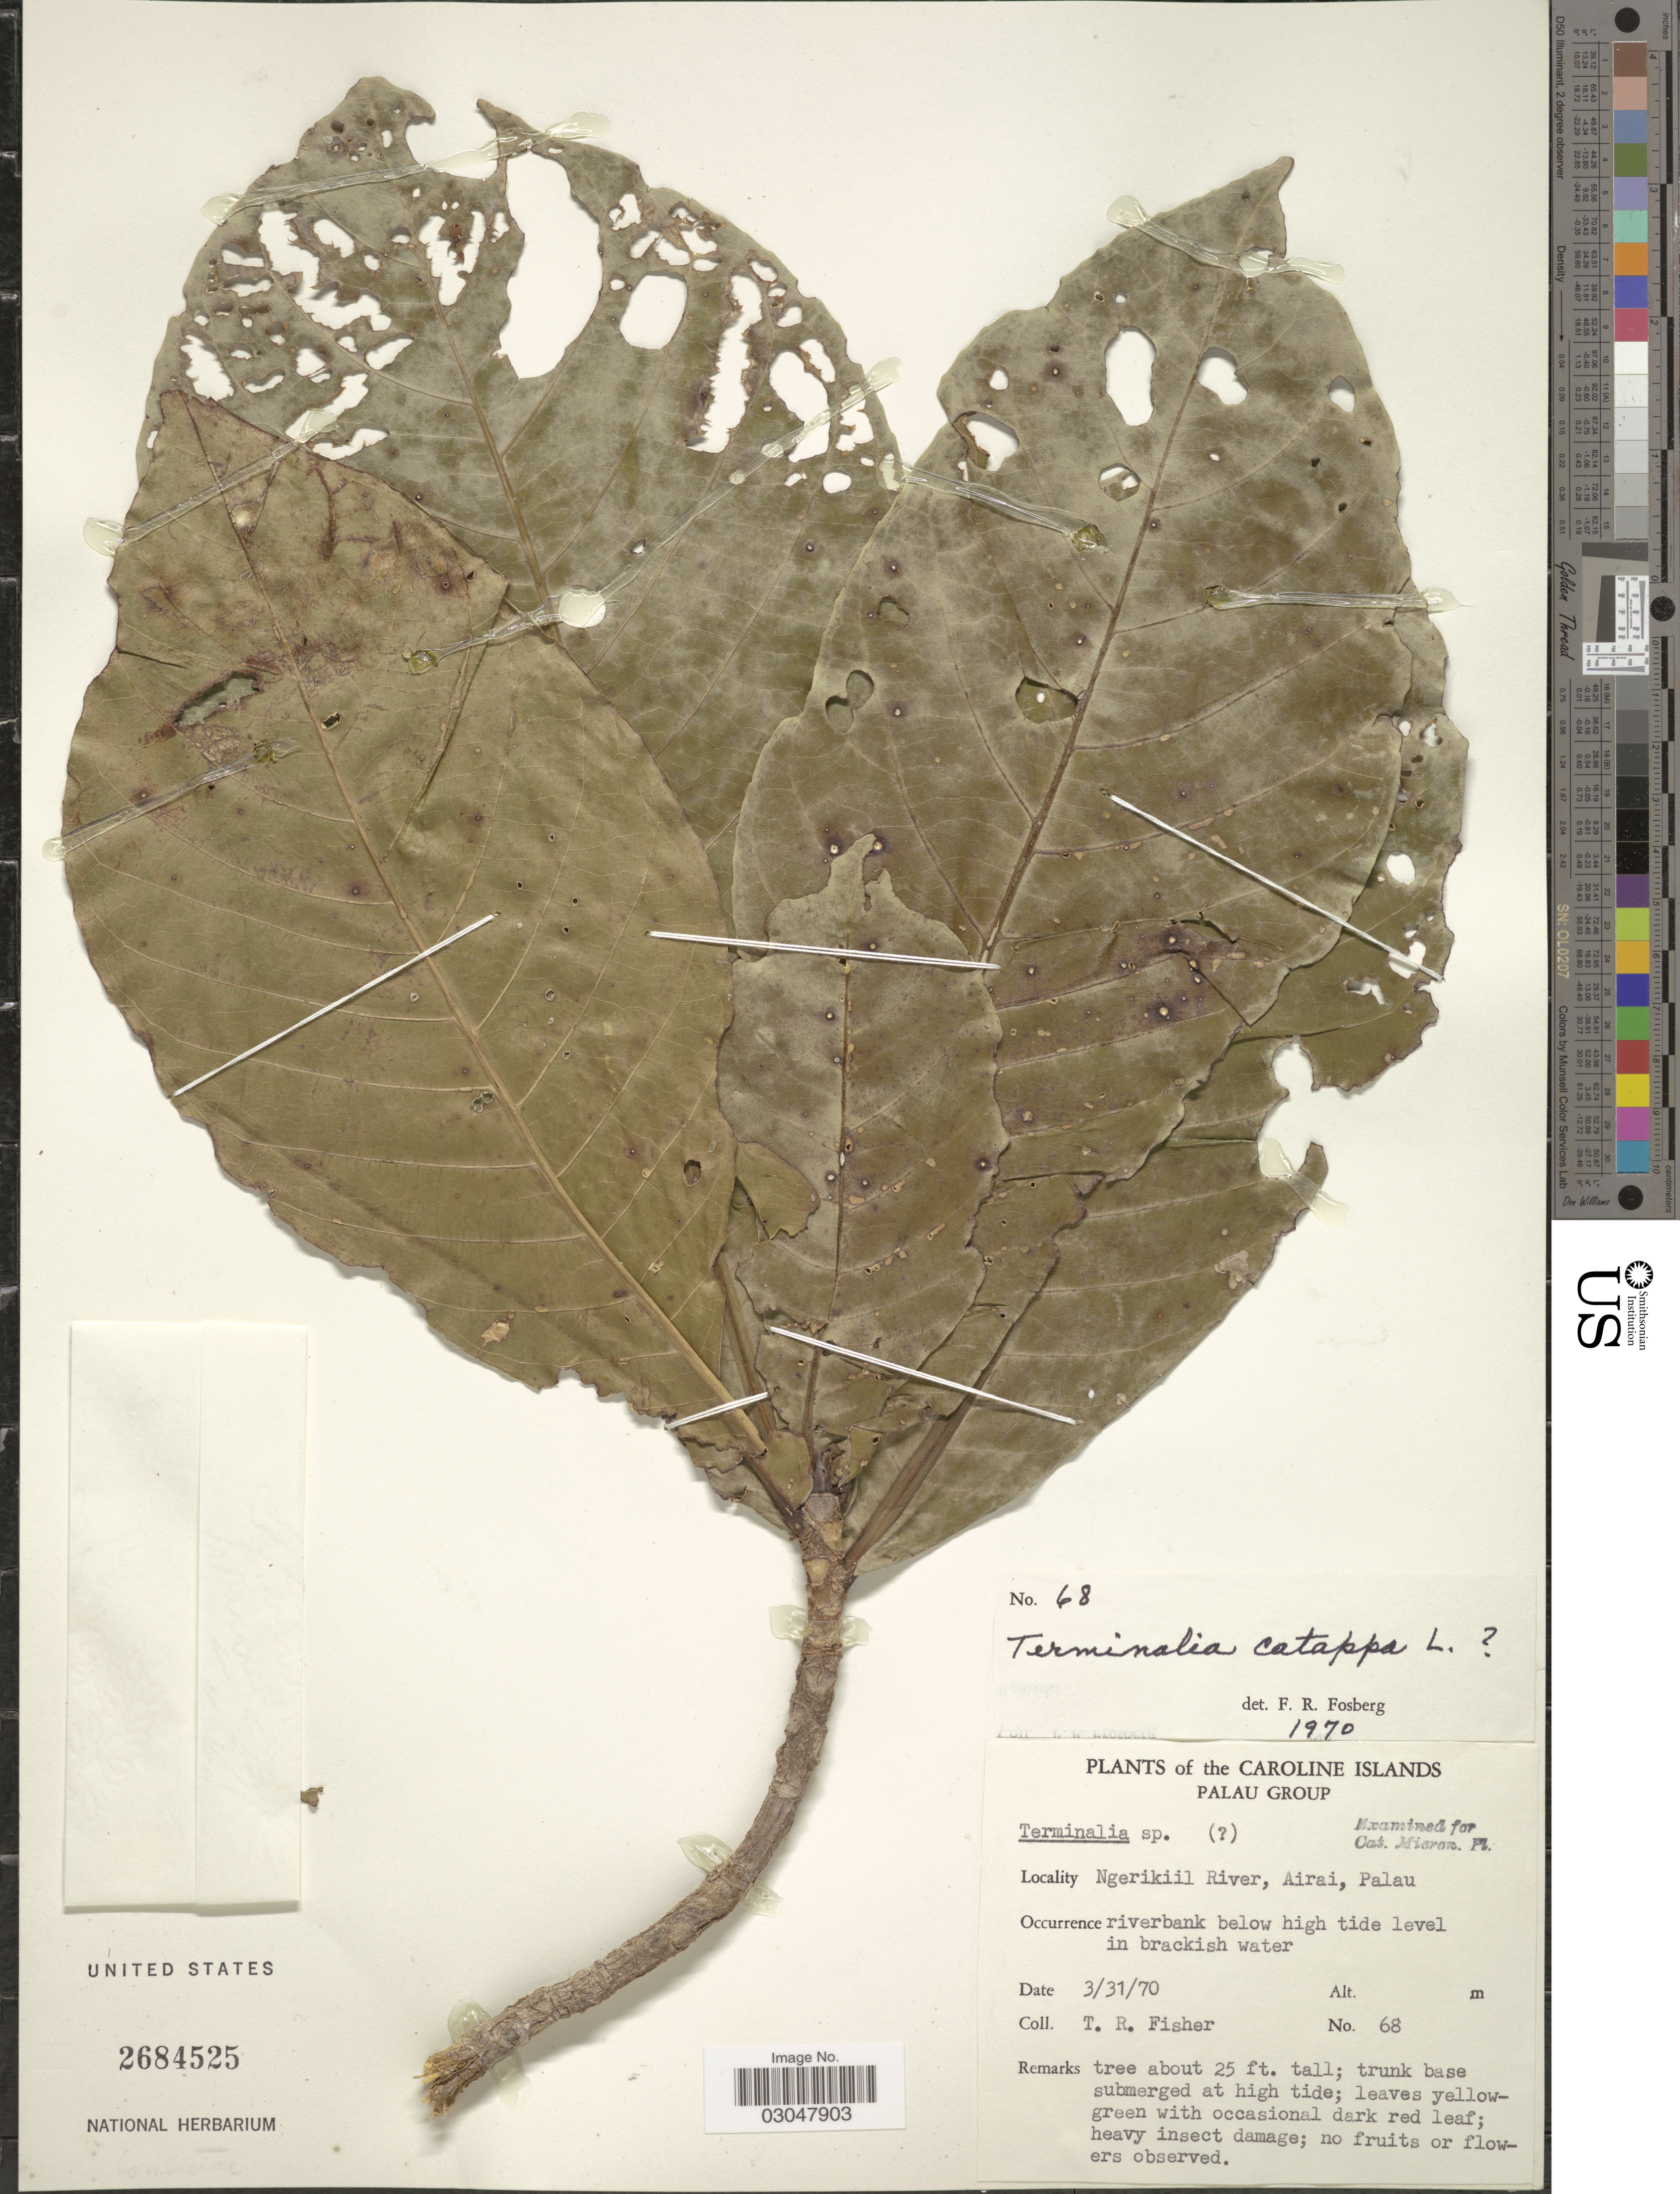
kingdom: Plantae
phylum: Tracheophyta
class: Magnoliopsida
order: Myrtales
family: Combretaceae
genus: Terminalia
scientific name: Terminalia catappa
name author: L.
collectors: T. R. Fisher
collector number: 68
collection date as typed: Transcribed d/m/y: 31/3/70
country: Palau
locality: Caroline Islands. Palau Group. Ngerikiil River, Airai, Palau.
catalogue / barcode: US 2684525